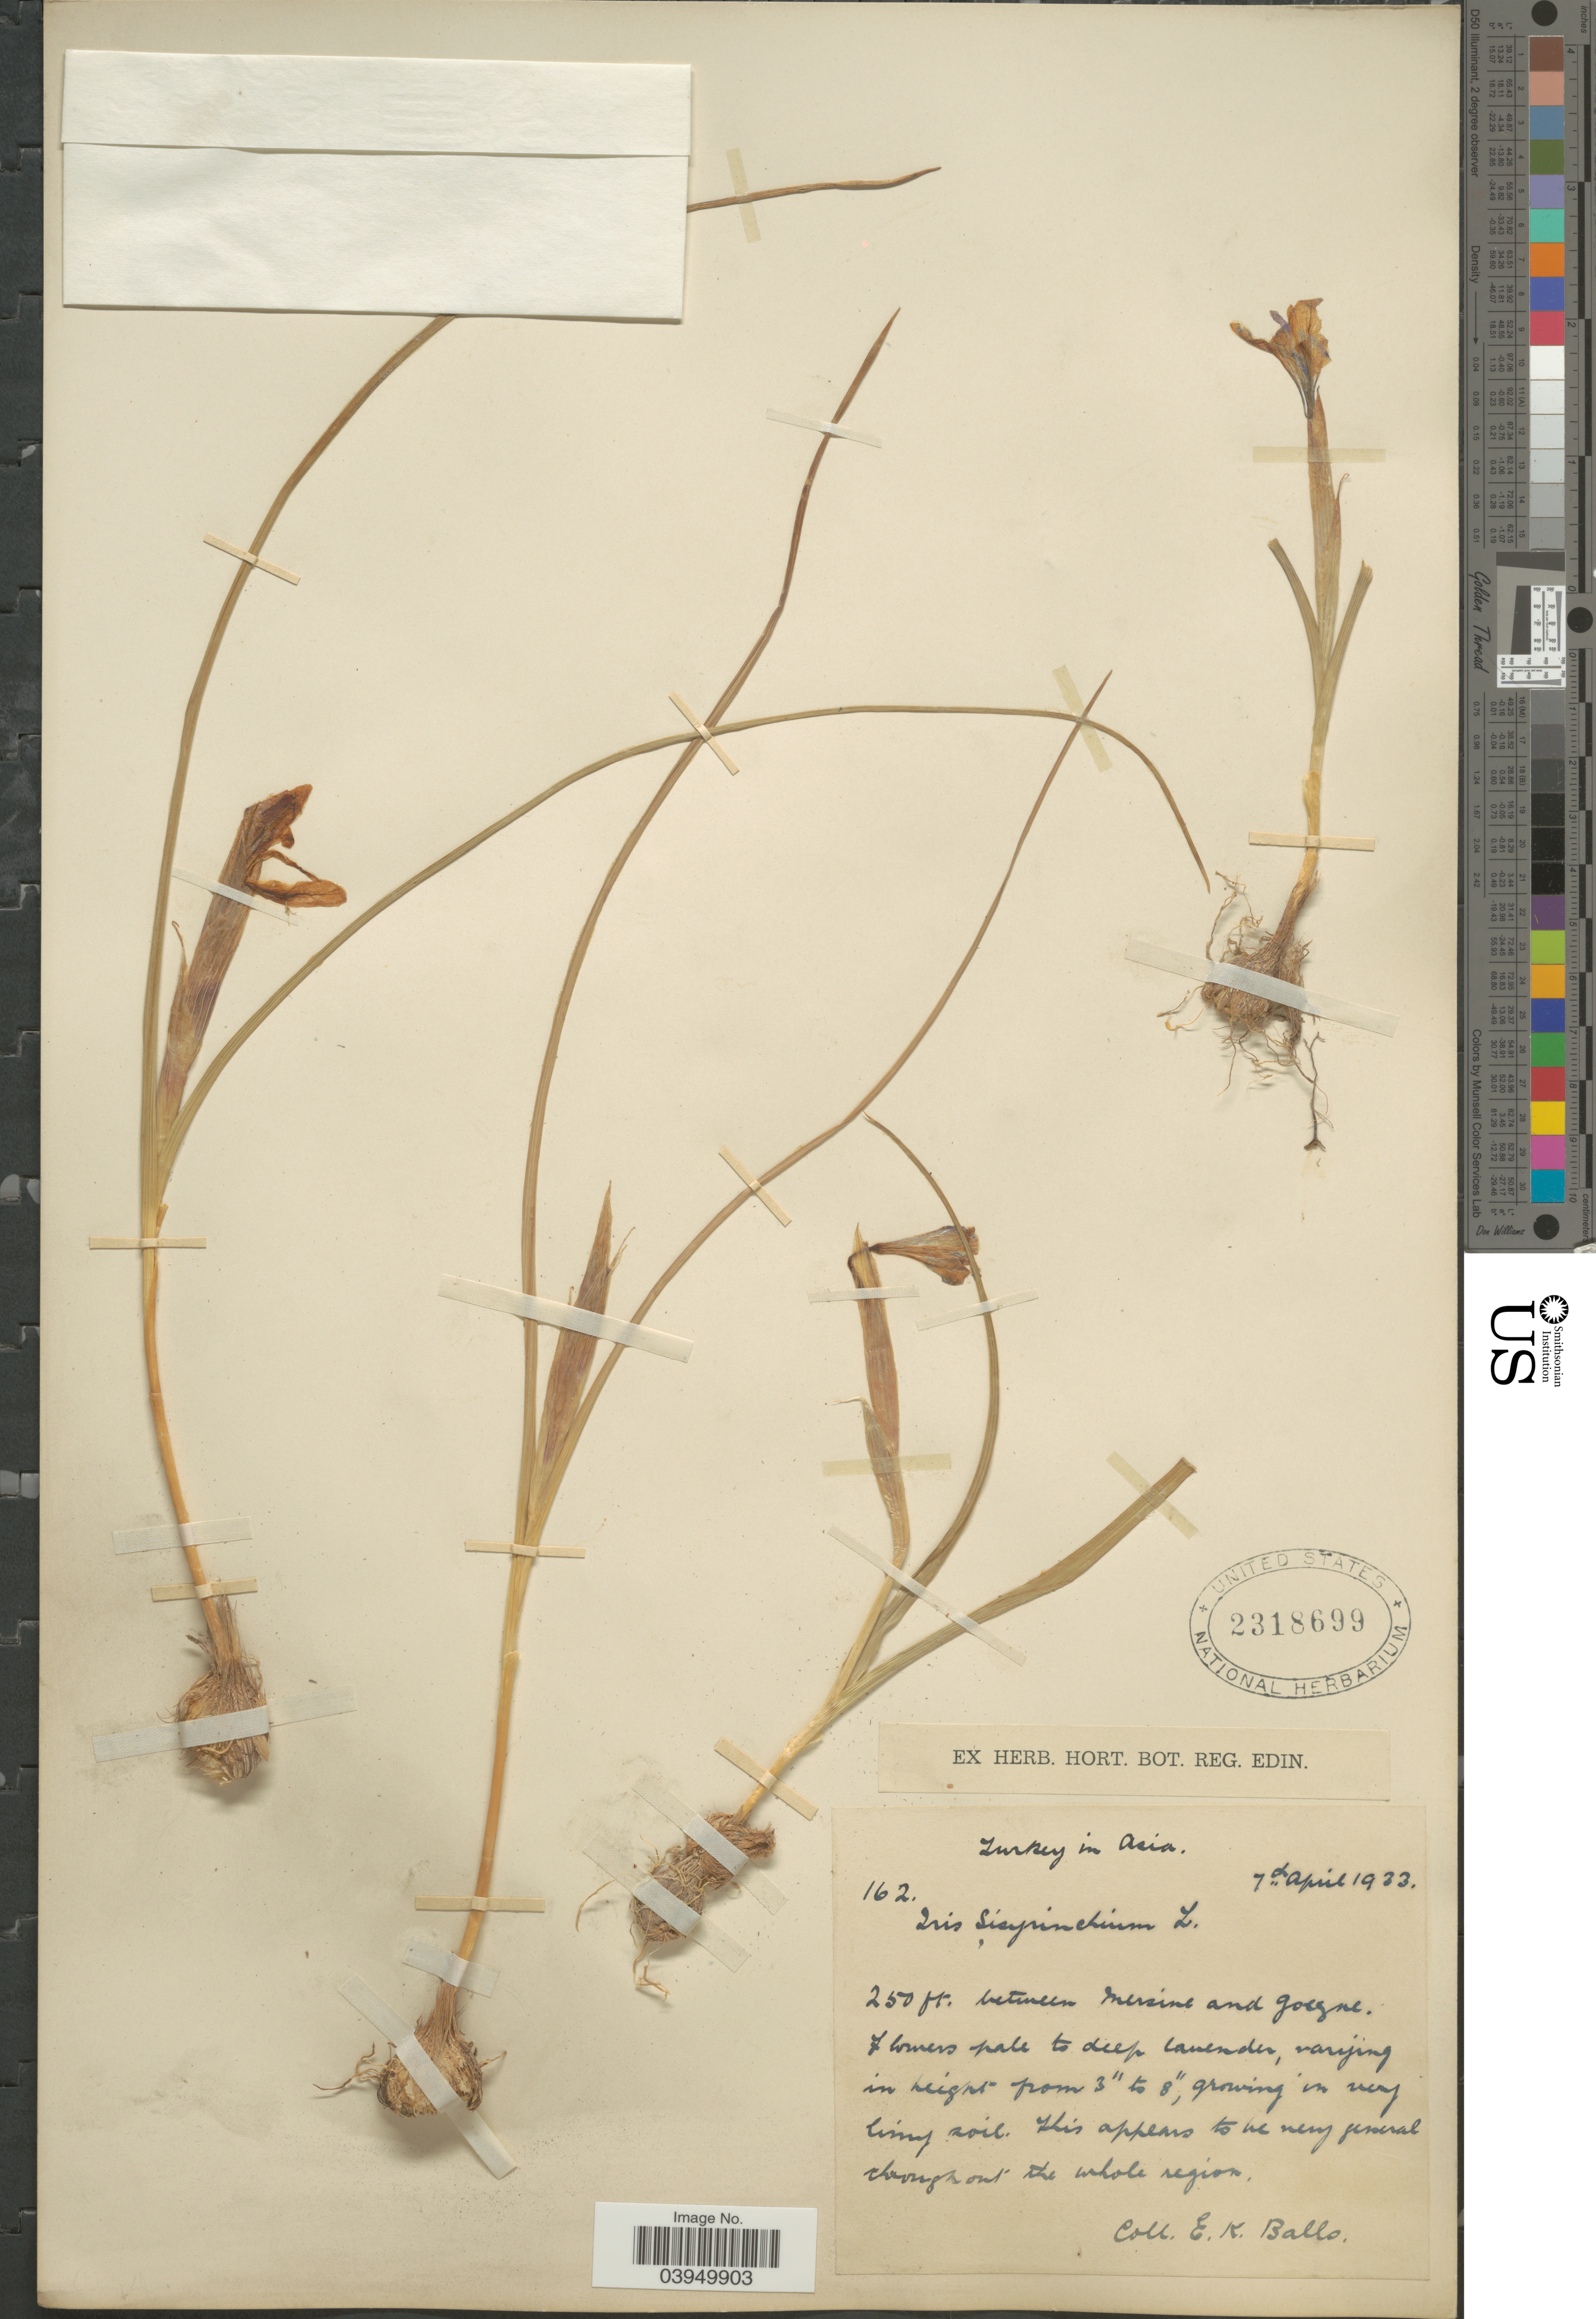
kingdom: Plantae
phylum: Tracheophyta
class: Liliopsida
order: Asparagales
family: Iridaceae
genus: Iris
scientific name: Iris sisyrinchium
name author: L.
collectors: E. K. Balls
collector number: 162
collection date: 1933-04-07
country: Turkey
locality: Turkey in Asia. Between mersine and Goegne.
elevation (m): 76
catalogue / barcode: US 2318699